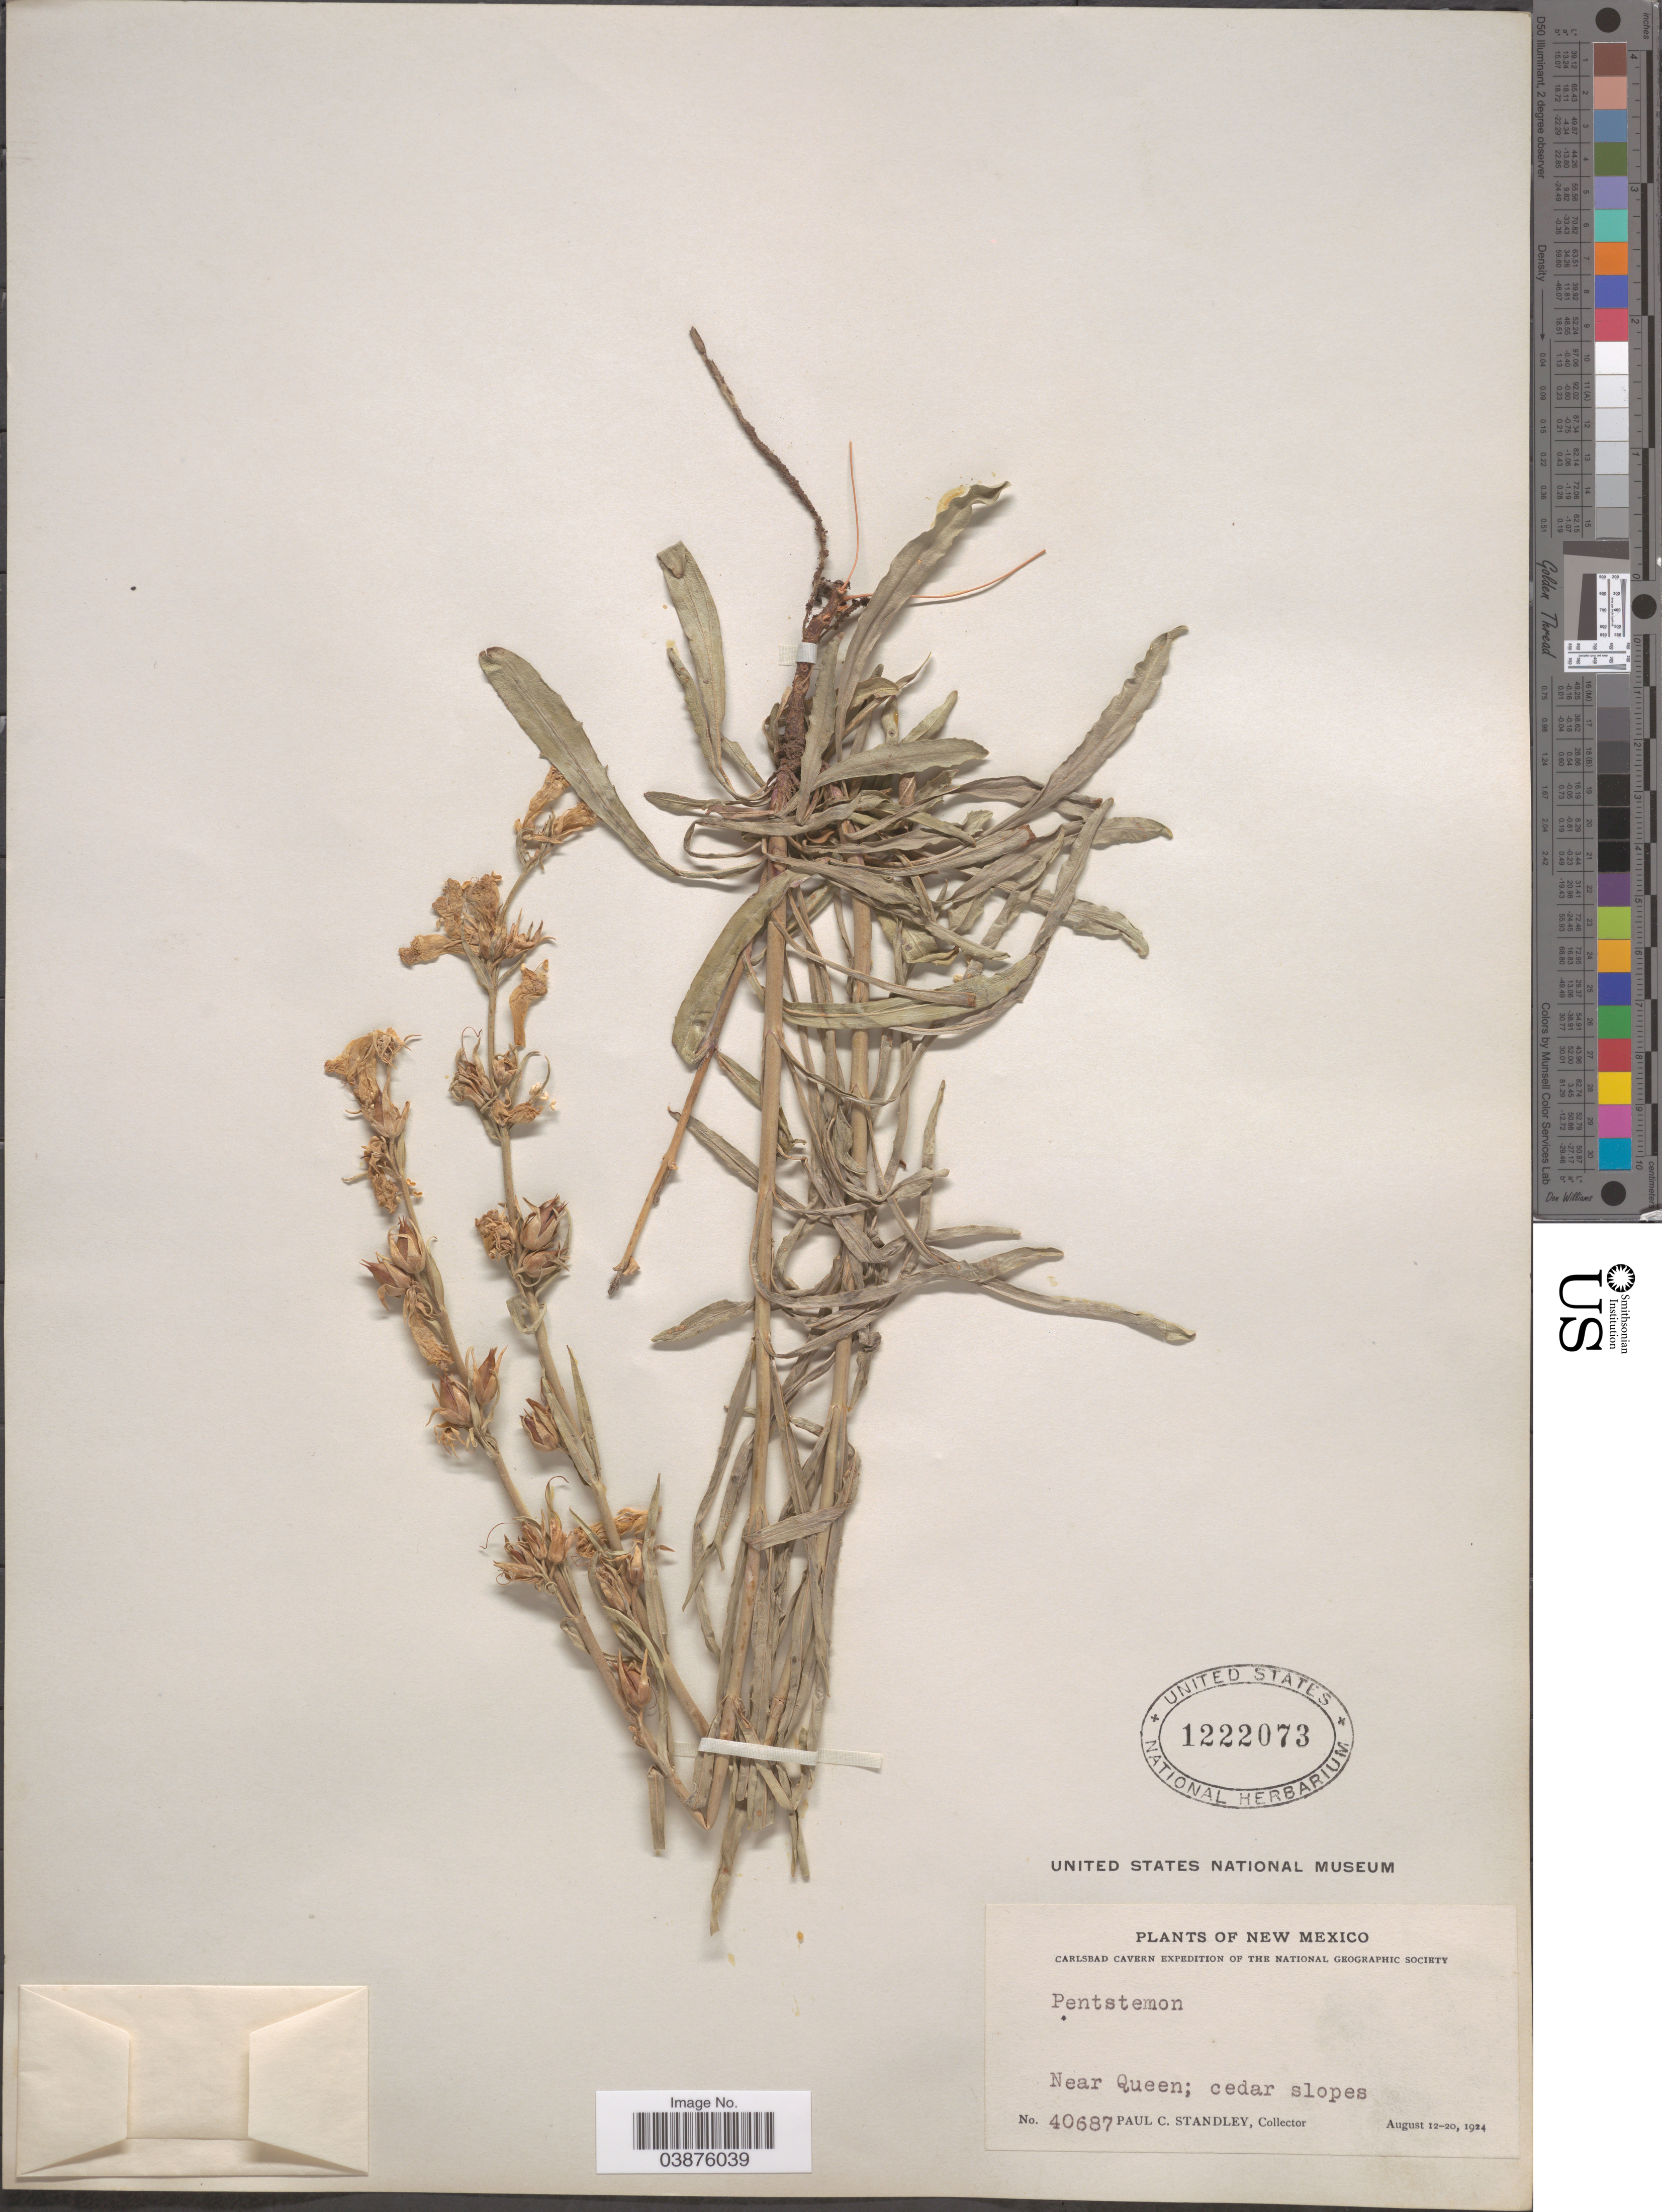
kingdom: Plantae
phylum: Tracheophyta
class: Magnoliopsida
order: Lamiales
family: Plantaginaceae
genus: Penstemon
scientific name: Penstemon jamesii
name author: Benth.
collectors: P. C. Standley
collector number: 40687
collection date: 1924-08-12/1924-08-20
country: United States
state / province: New Mexico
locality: Near Queen; cedar slopes.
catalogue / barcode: US 1222073